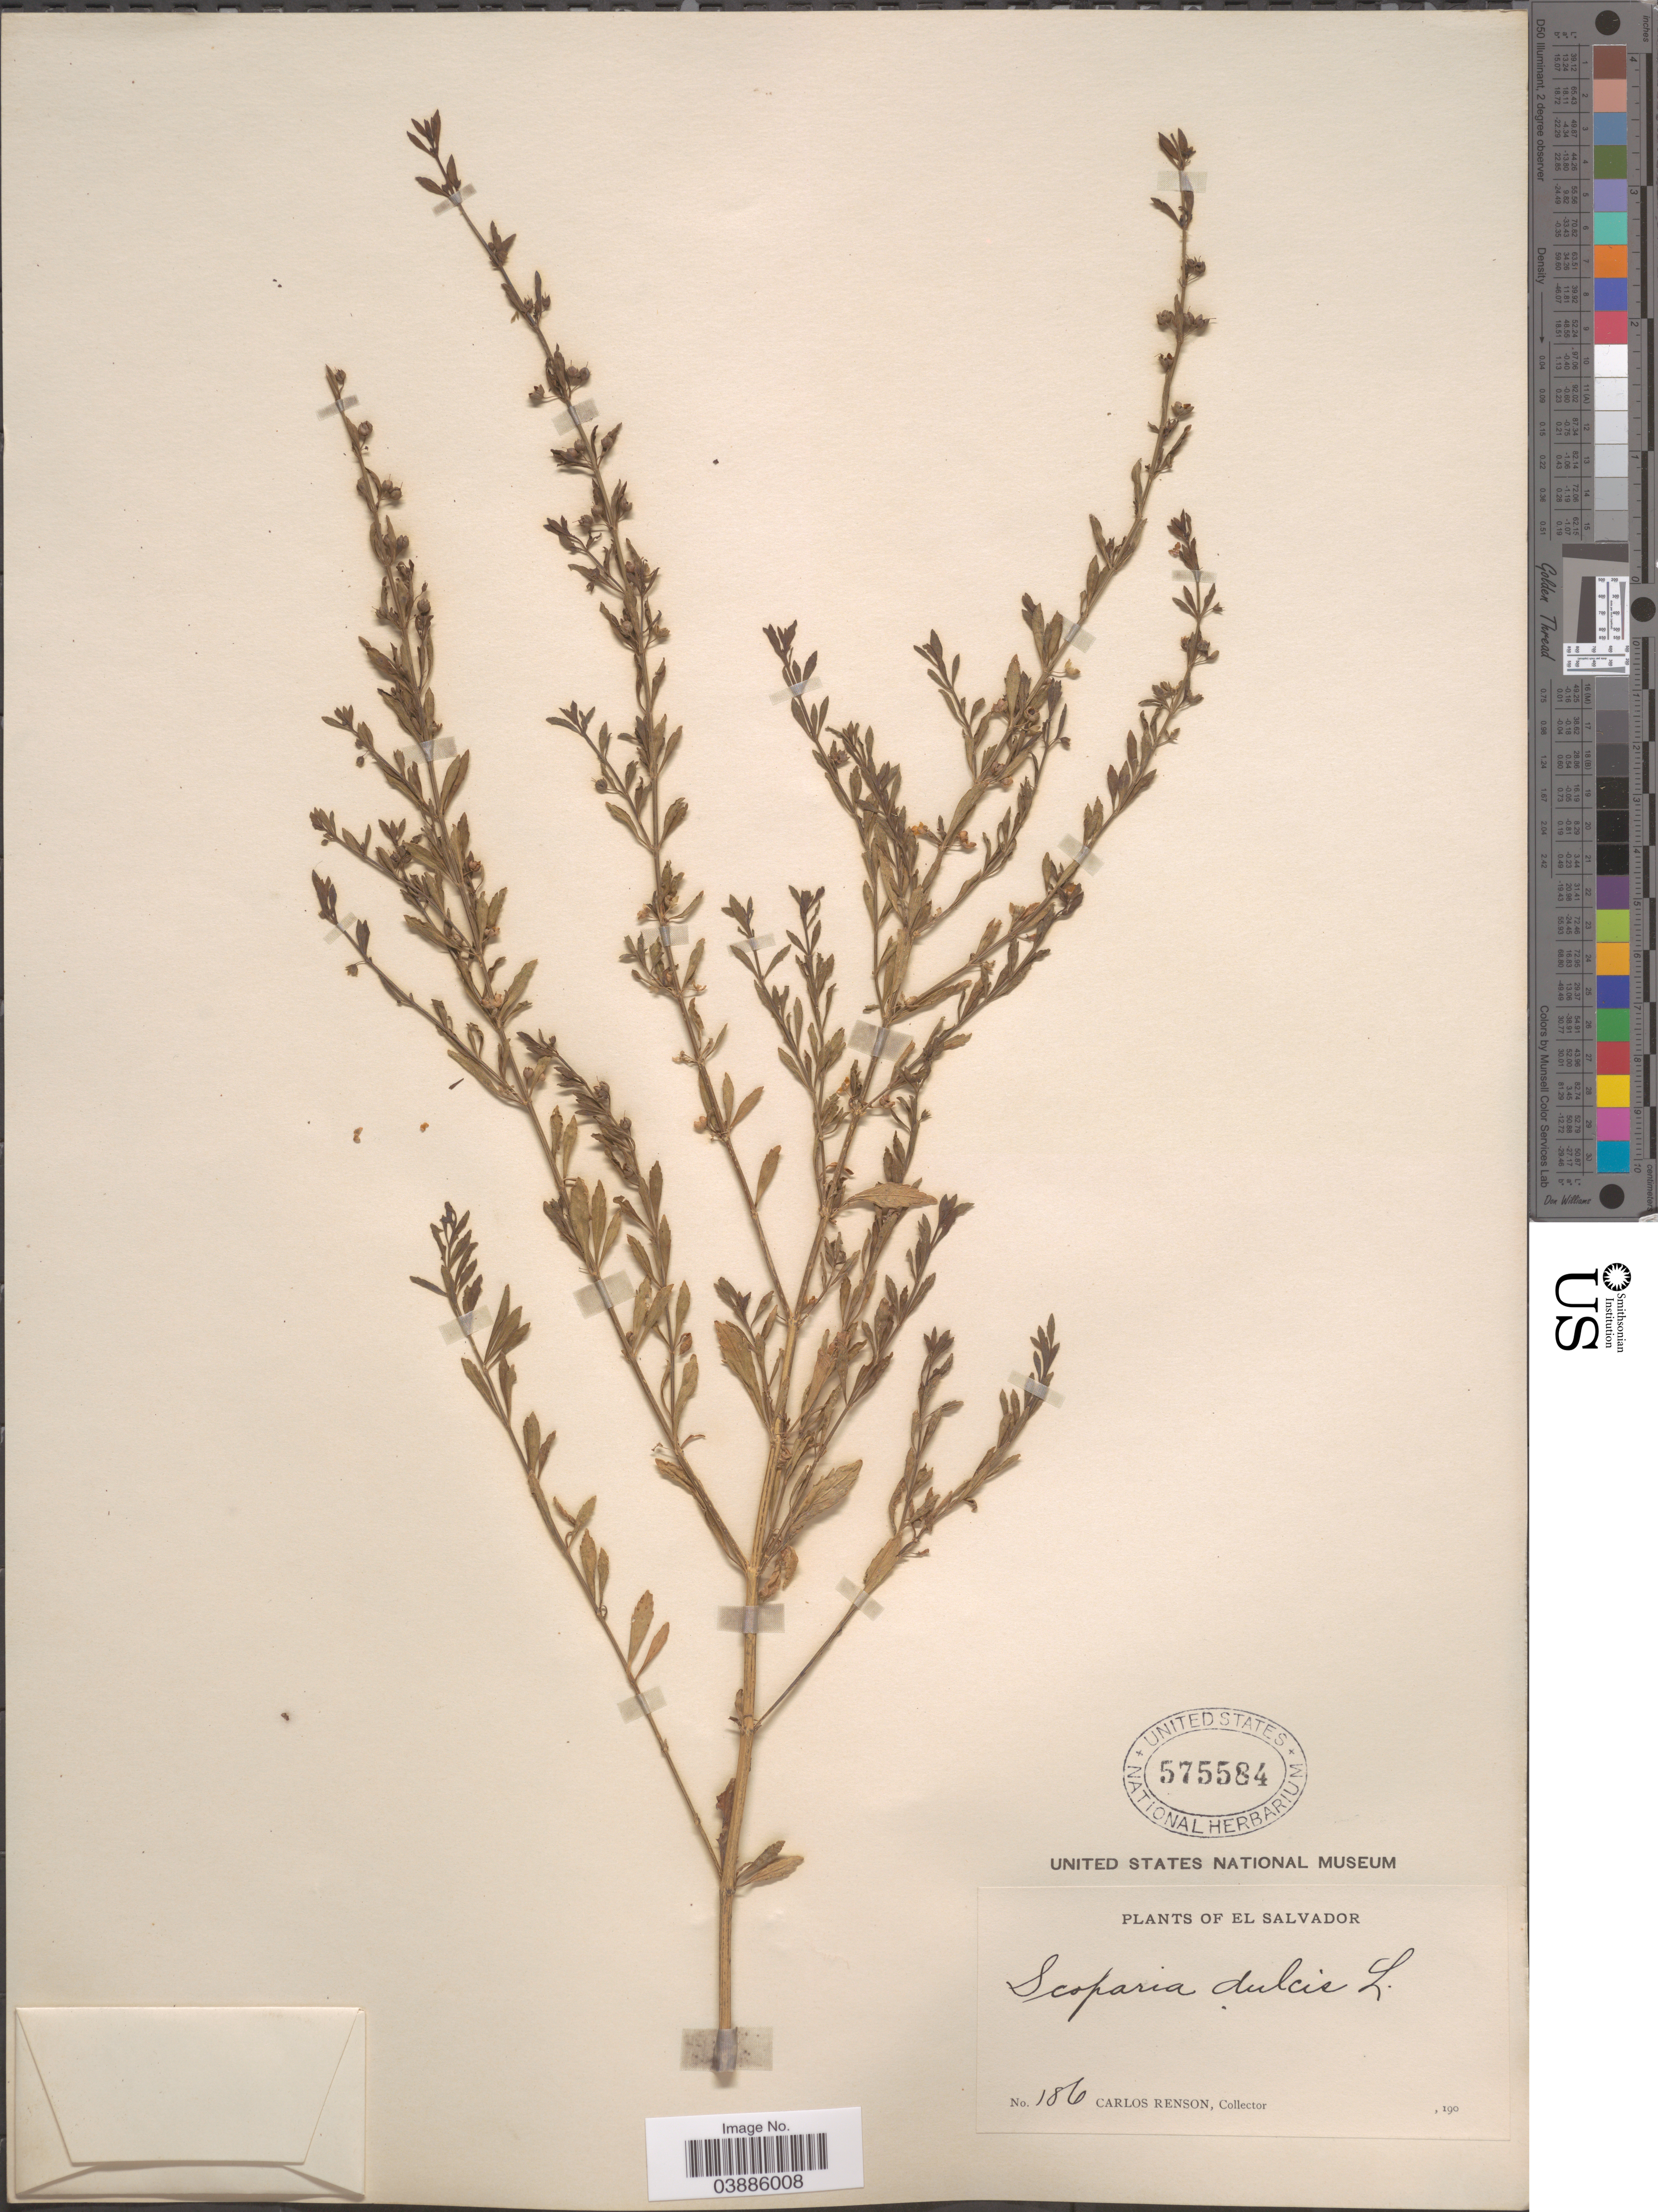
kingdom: Plantae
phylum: Tracheophyta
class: Magnoliopsida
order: Lamiales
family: Plantaginaceae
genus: Scoparia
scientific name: Scoparia dulcis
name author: L.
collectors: C. Renson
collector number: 186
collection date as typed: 190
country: El Salvador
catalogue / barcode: US 575584